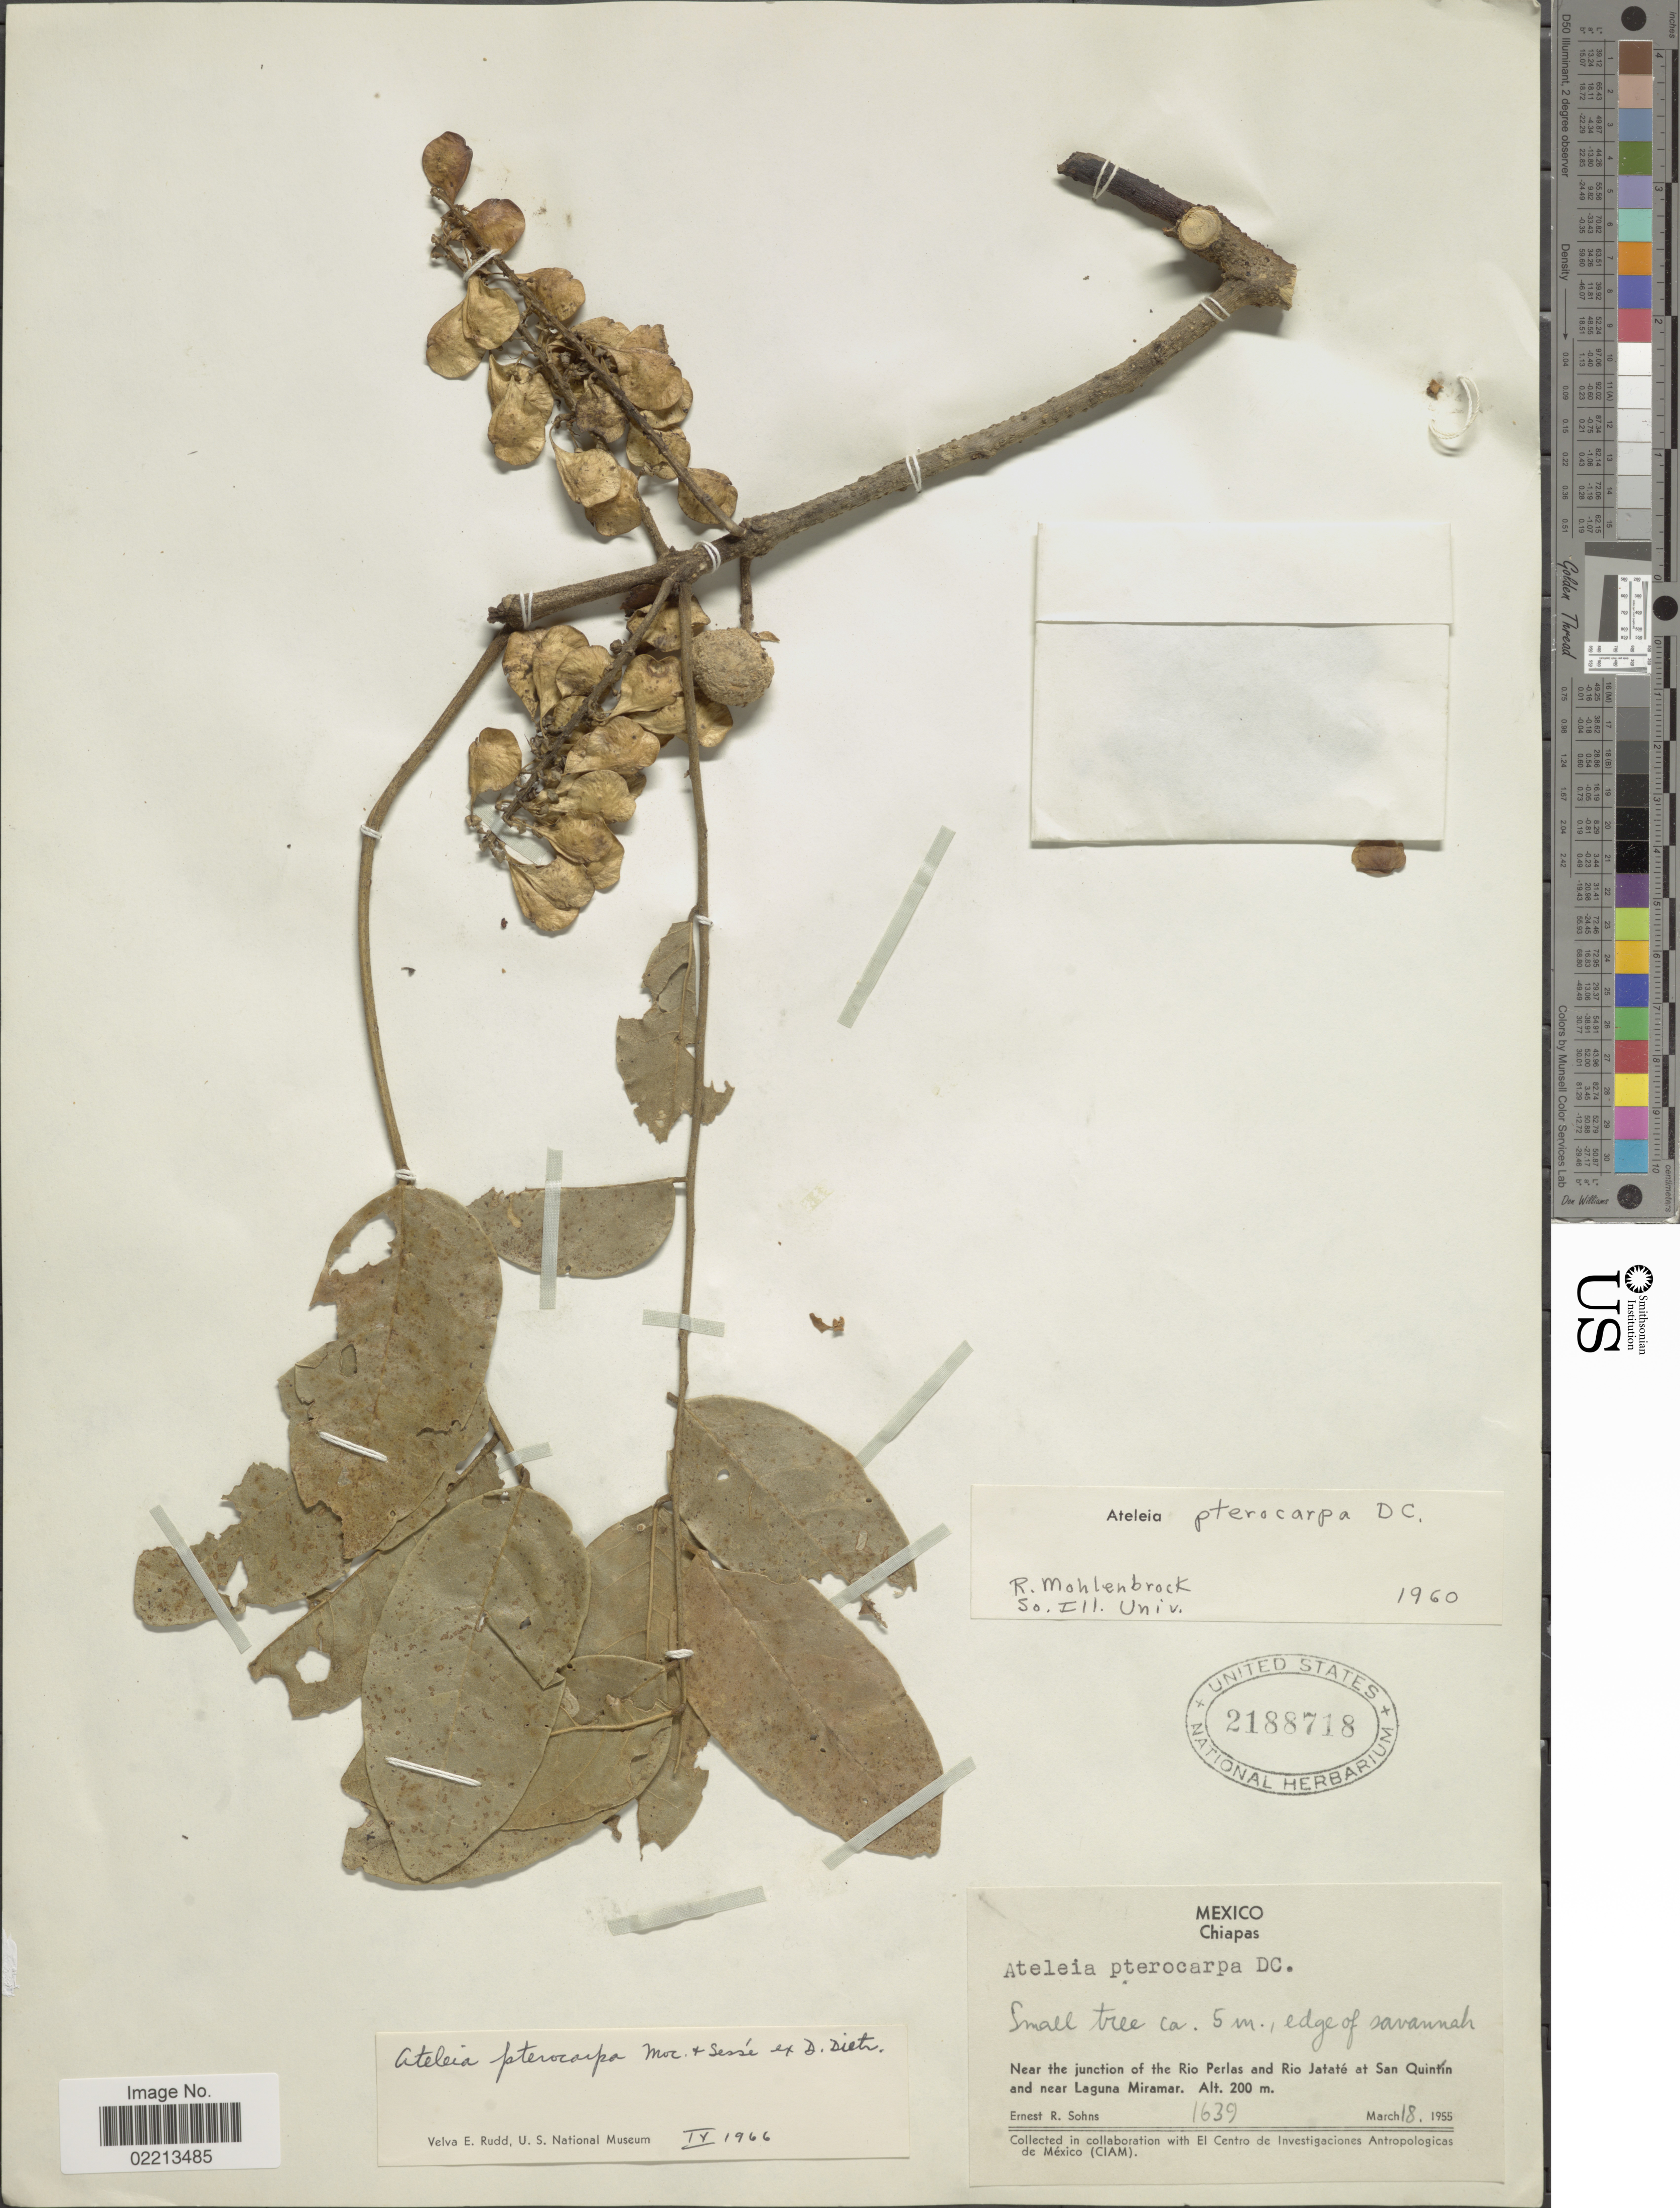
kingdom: Plantae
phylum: Tracheophyta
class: Magnoliopsida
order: Fabales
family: Fabaceae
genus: Ateleia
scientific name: Ateleia pterocarpa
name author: Moc. & Sessé ex D. Dietr.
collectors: E. R. Sohns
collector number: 1639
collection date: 1955-03-18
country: Mexico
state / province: Chiapas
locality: Near the junction of the Rio Perlas and Rio Jatate at San Quintin and near Laguna Miramar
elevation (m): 200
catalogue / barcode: US 2188718